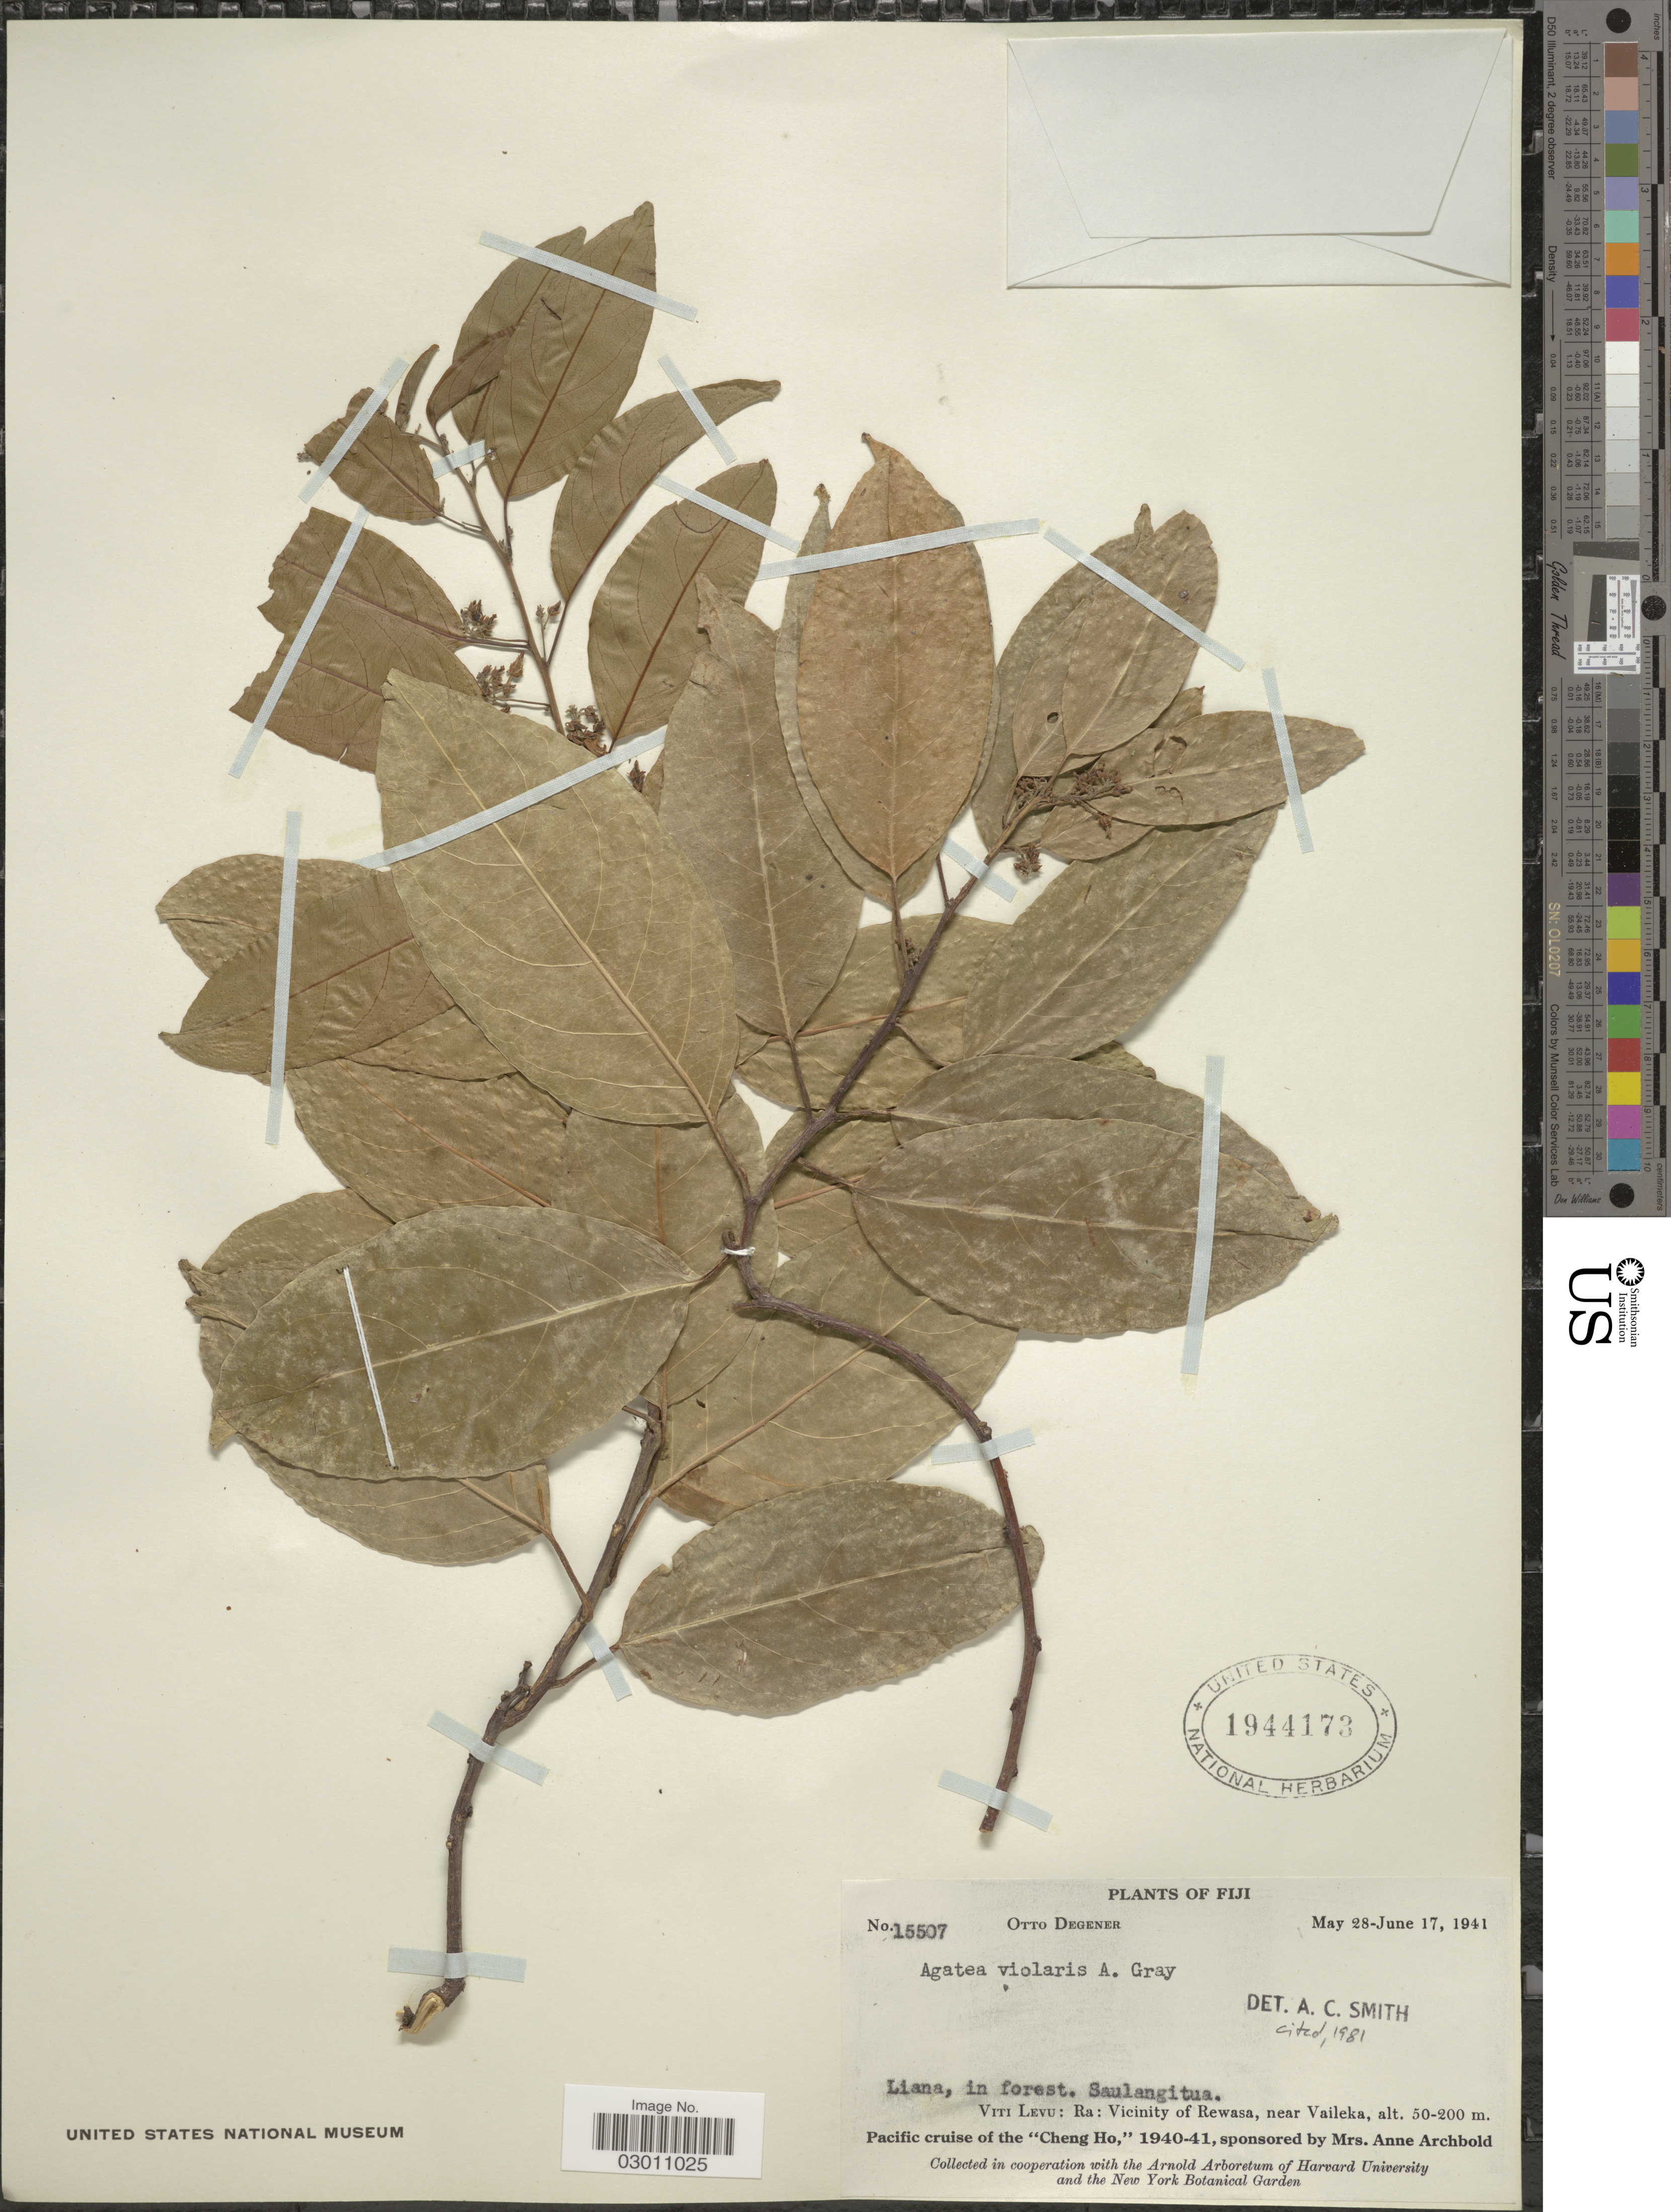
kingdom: Plantae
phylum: Tracheophyta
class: Magnoliopsida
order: Malpighiales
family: Violaceae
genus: Agatea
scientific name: Agatea violaris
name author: A. Gray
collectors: O. Degener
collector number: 15507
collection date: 1941-05-28/1941-06-17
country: Fiji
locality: Liana, in forest. Saulangitua. Viti Levu: Ra: Vicinity of Rewasa, near Vaileka.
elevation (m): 50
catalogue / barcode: US 1944173